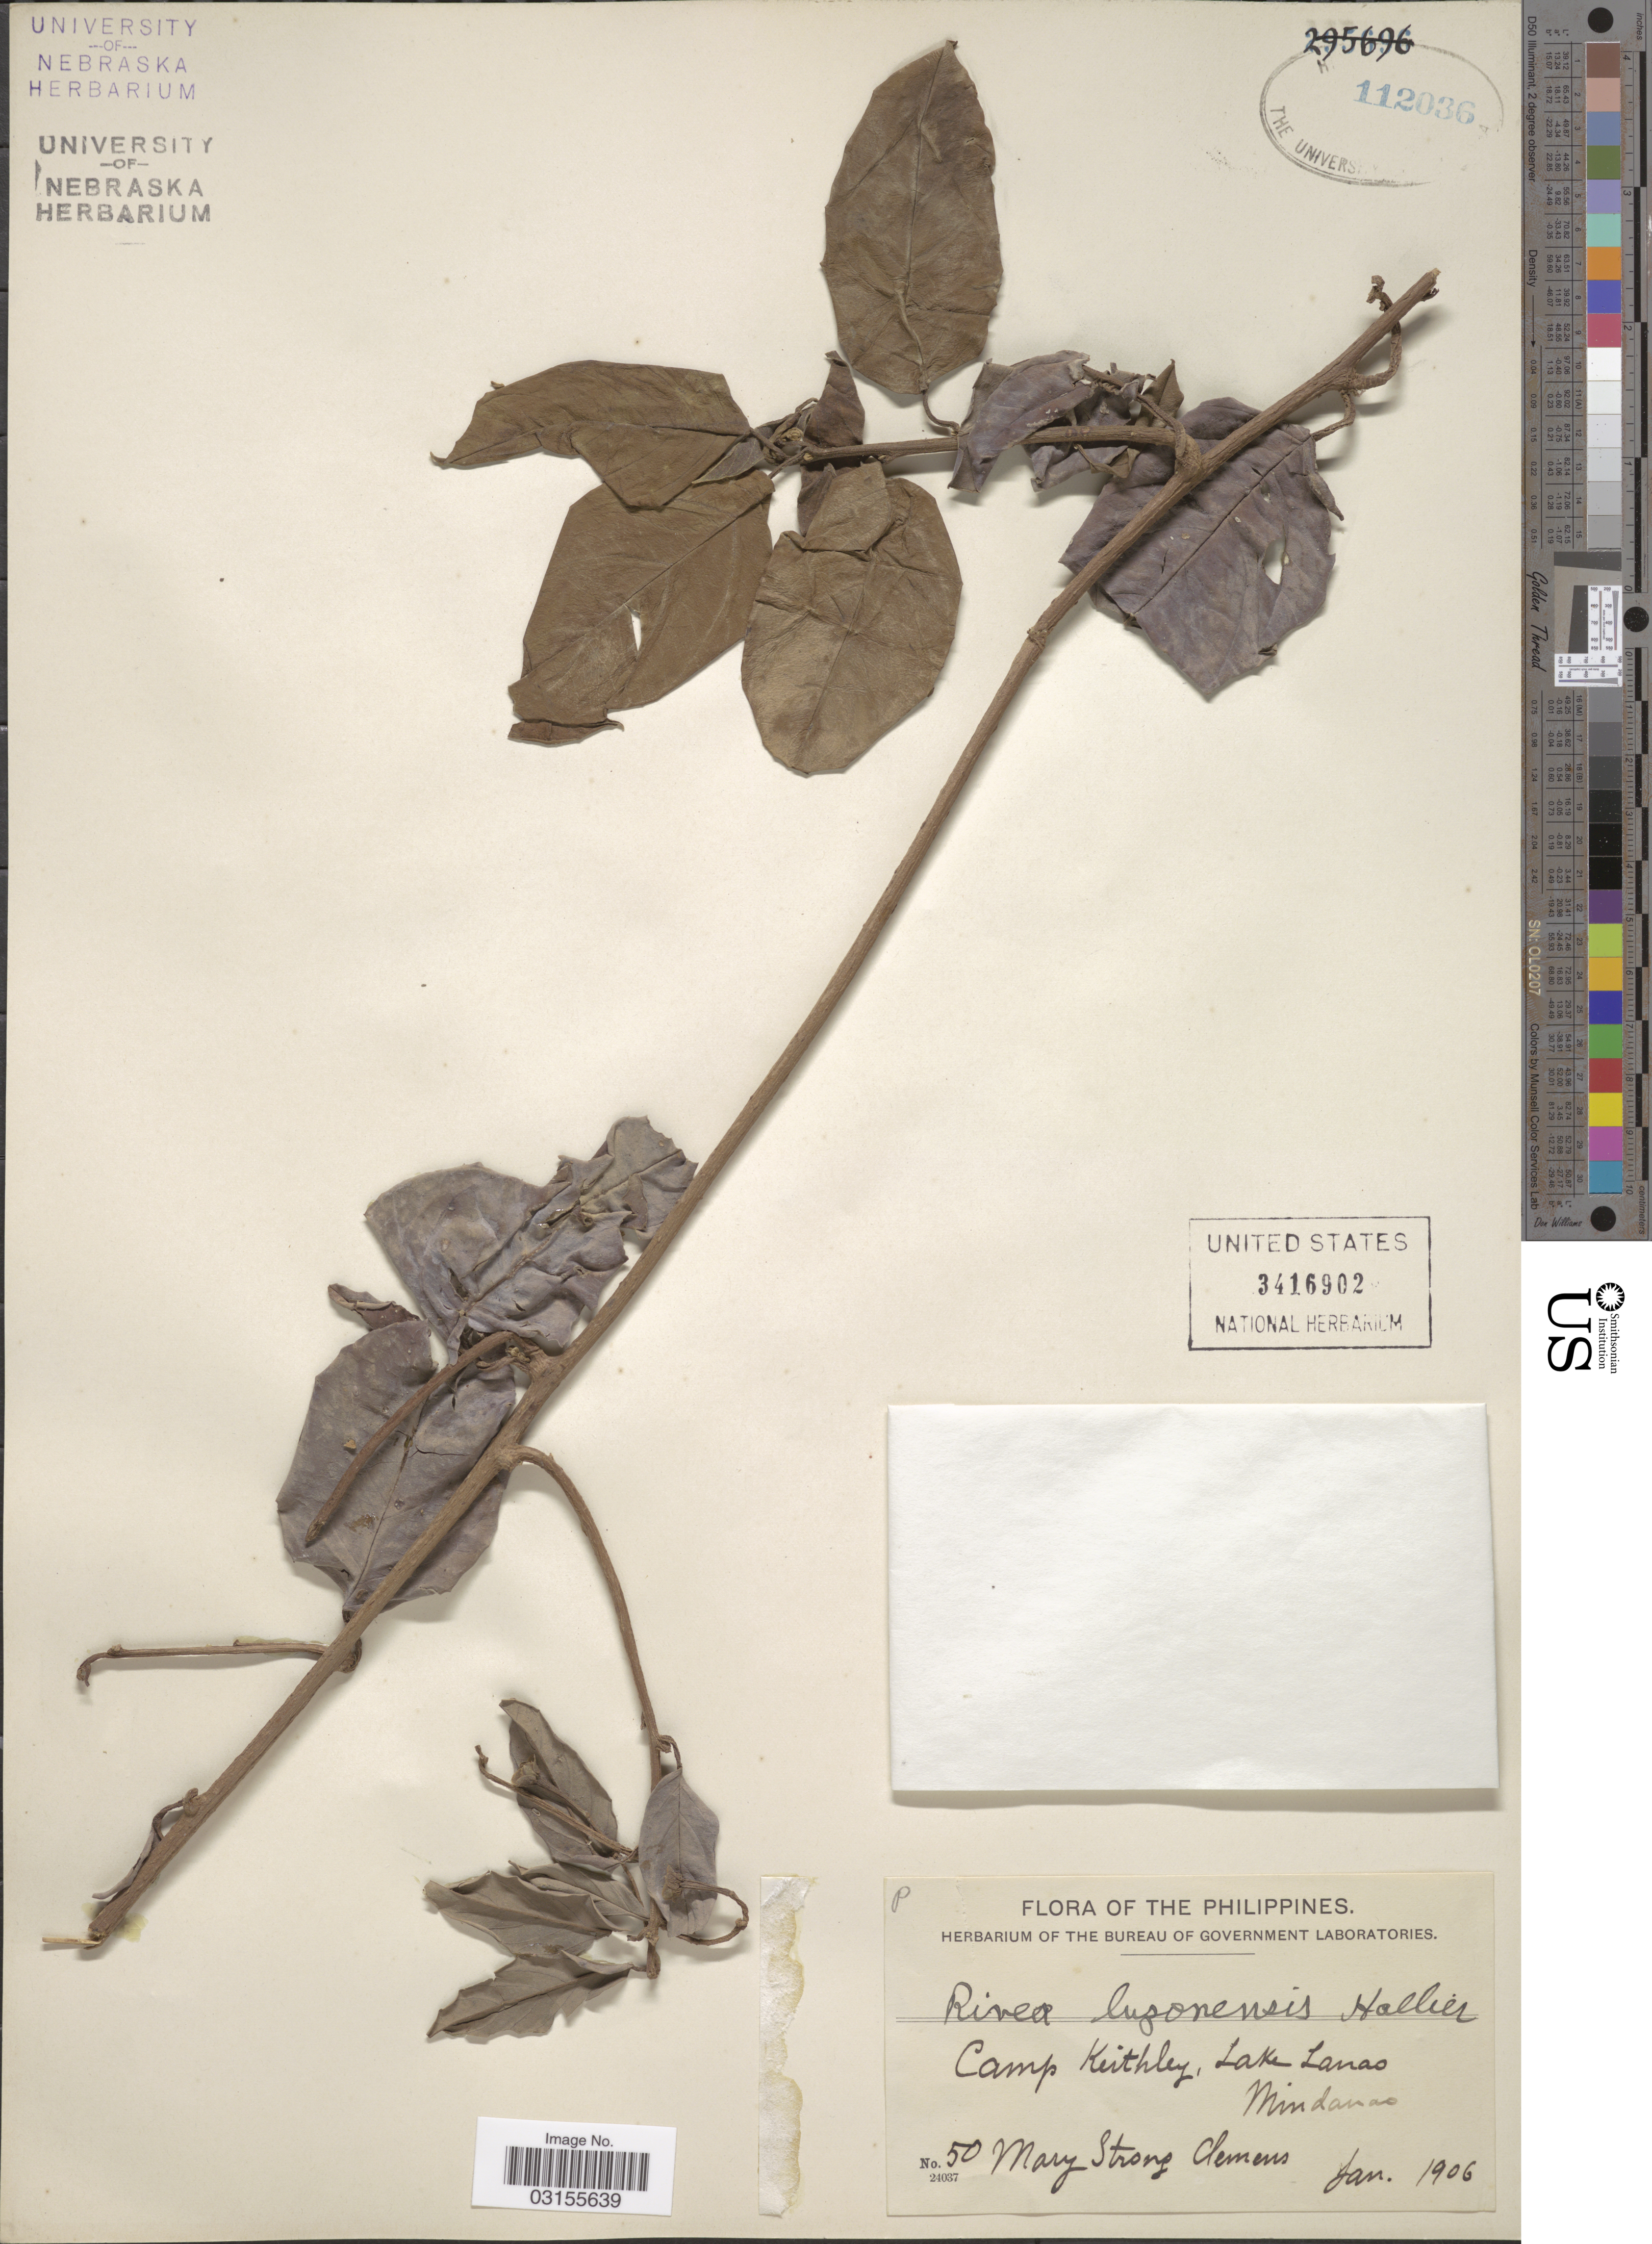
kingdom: Plantae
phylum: Tracheophyta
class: Magnoliopsida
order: Solanales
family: Convolvulaceae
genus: Argyreia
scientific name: Argyreia luzonensis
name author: (Hallier f.) Ooststr.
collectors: M. S. Clemens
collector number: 50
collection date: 1906-01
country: Philippines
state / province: Muslim Mindanao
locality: Camp Keithley, Lake Lanao, Mindanao.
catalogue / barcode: US 3416902